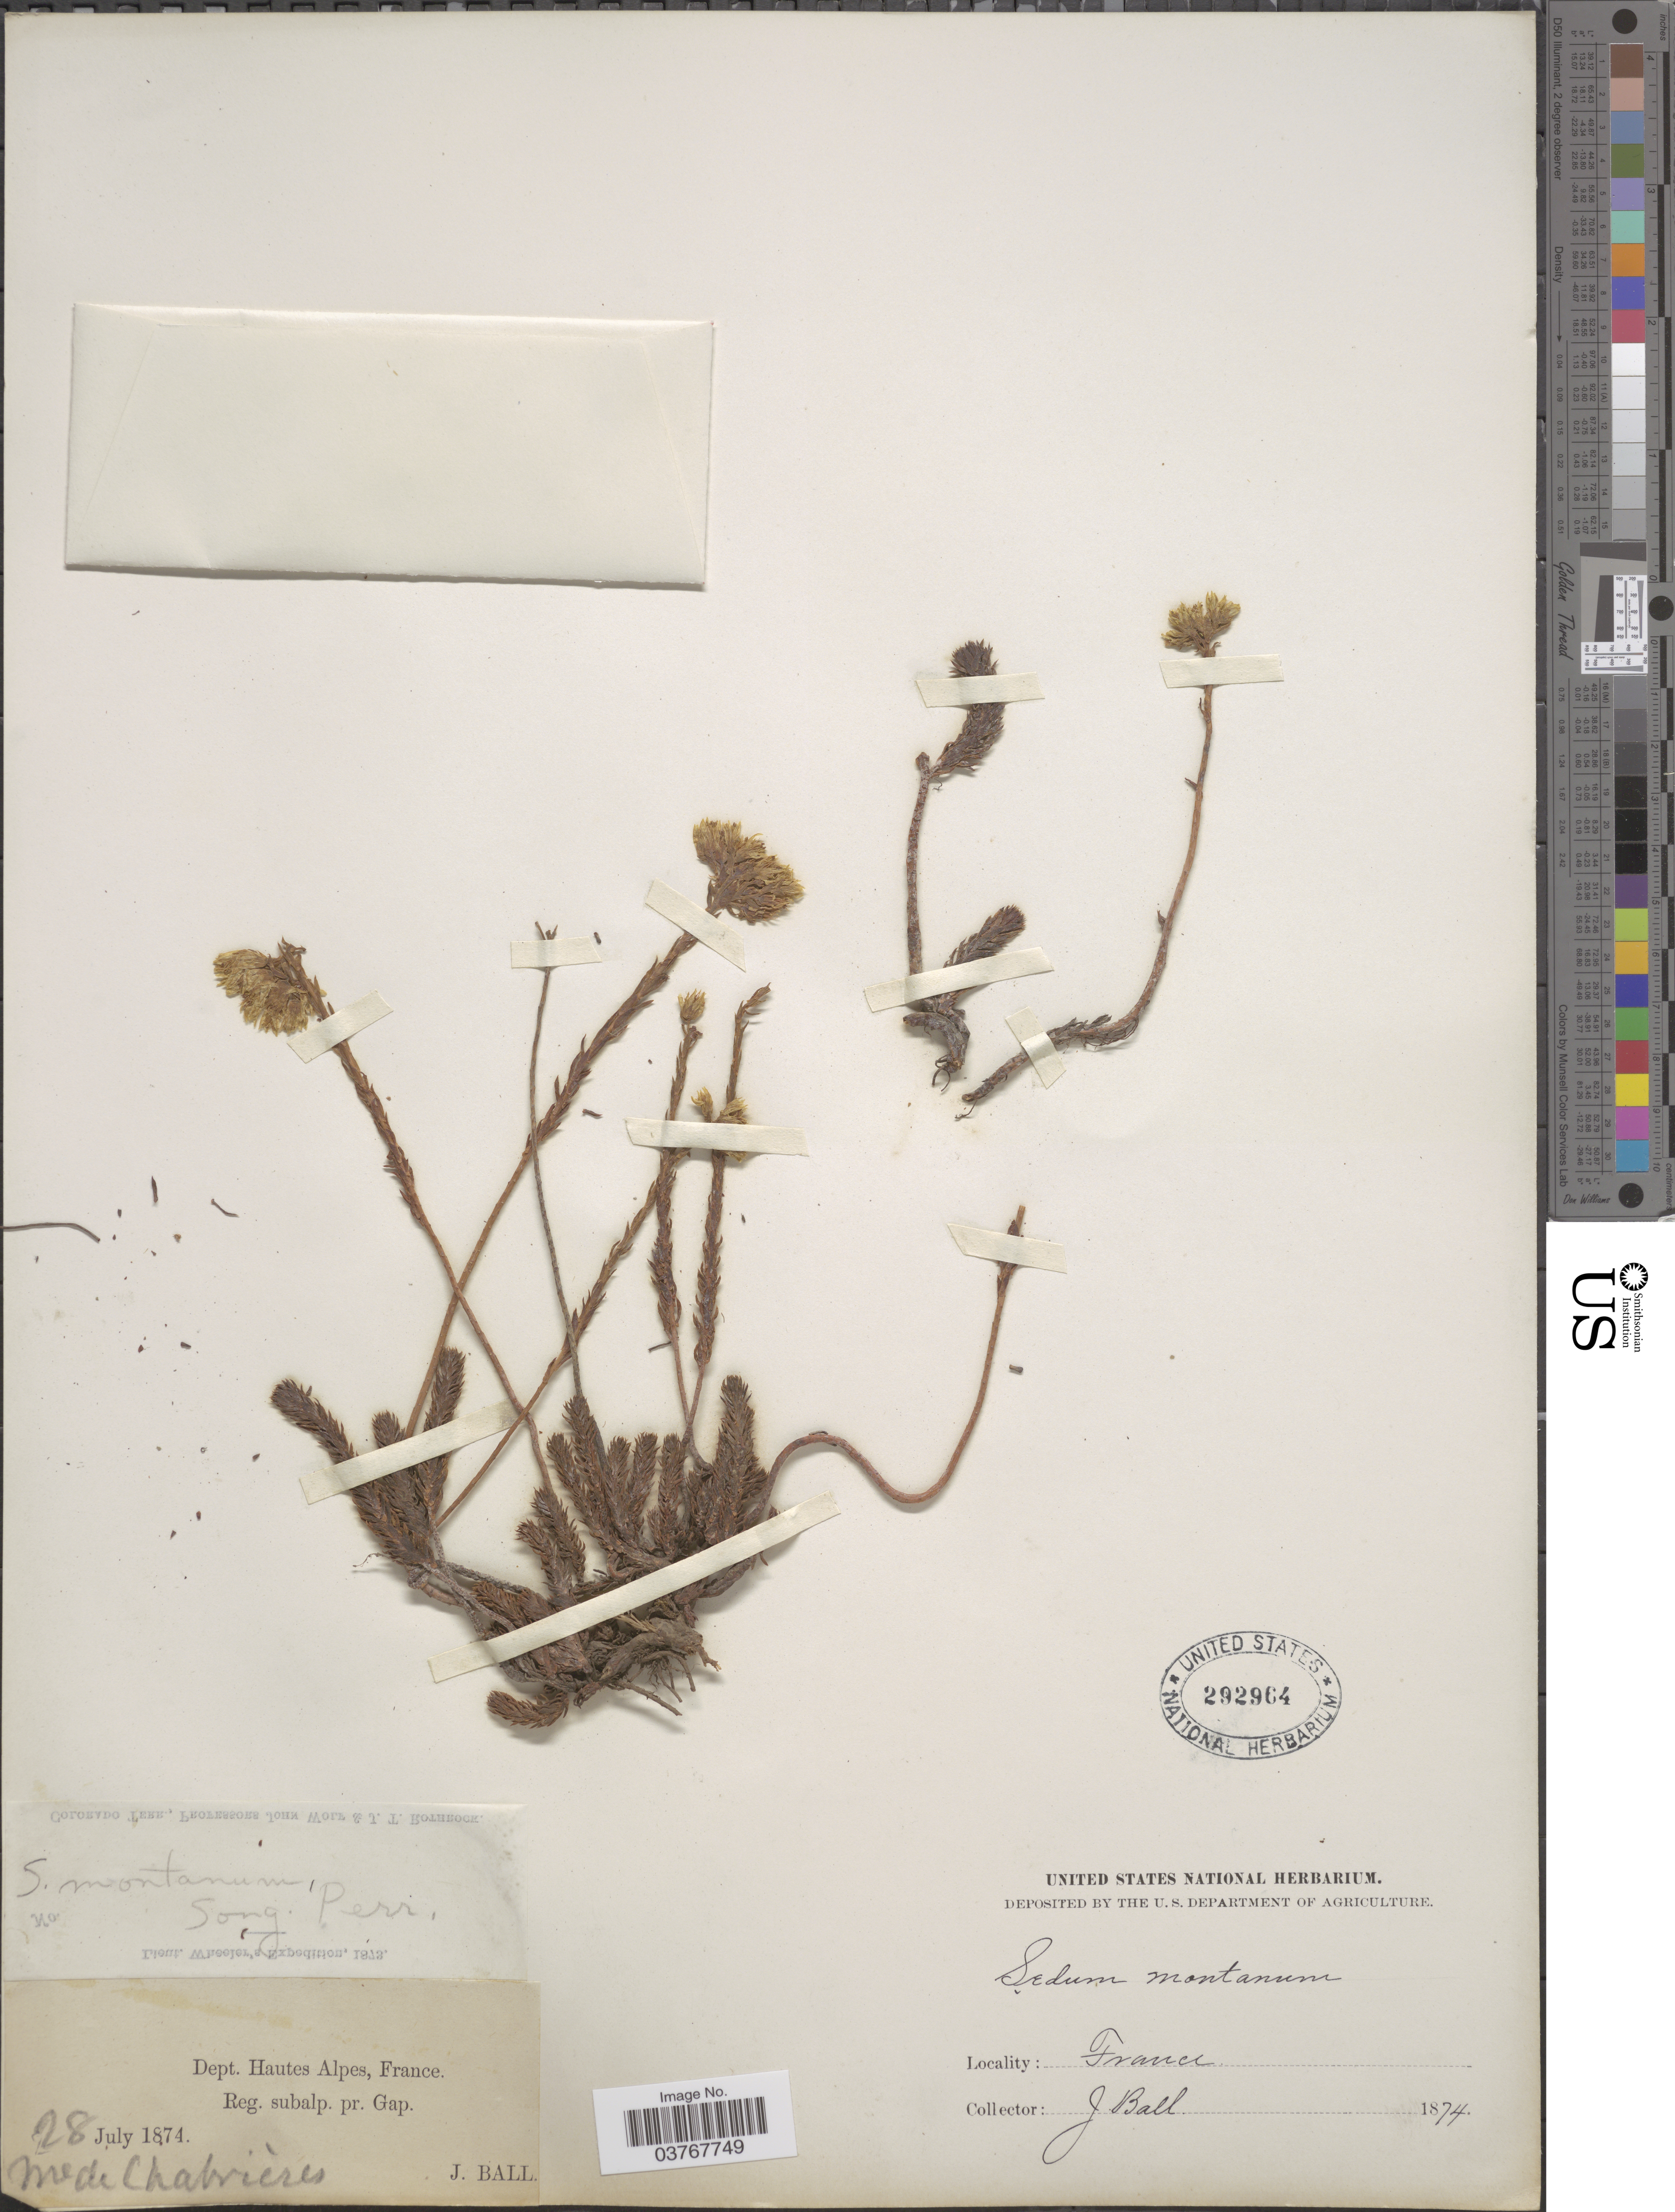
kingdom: Plantae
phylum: Tracheophyta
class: Magnoliopsida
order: Saxifragales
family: Crassulaceae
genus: Petrosedum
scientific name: Petrosedum montanum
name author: (Songeon & E.P. Perrier) Grulich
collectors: J. Ball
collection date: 1874-07-28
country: France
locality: Dept. Hautes Alpes, France. Reg. subalp. pr. Gap. Me de Chabrières.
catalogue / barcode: US 292964